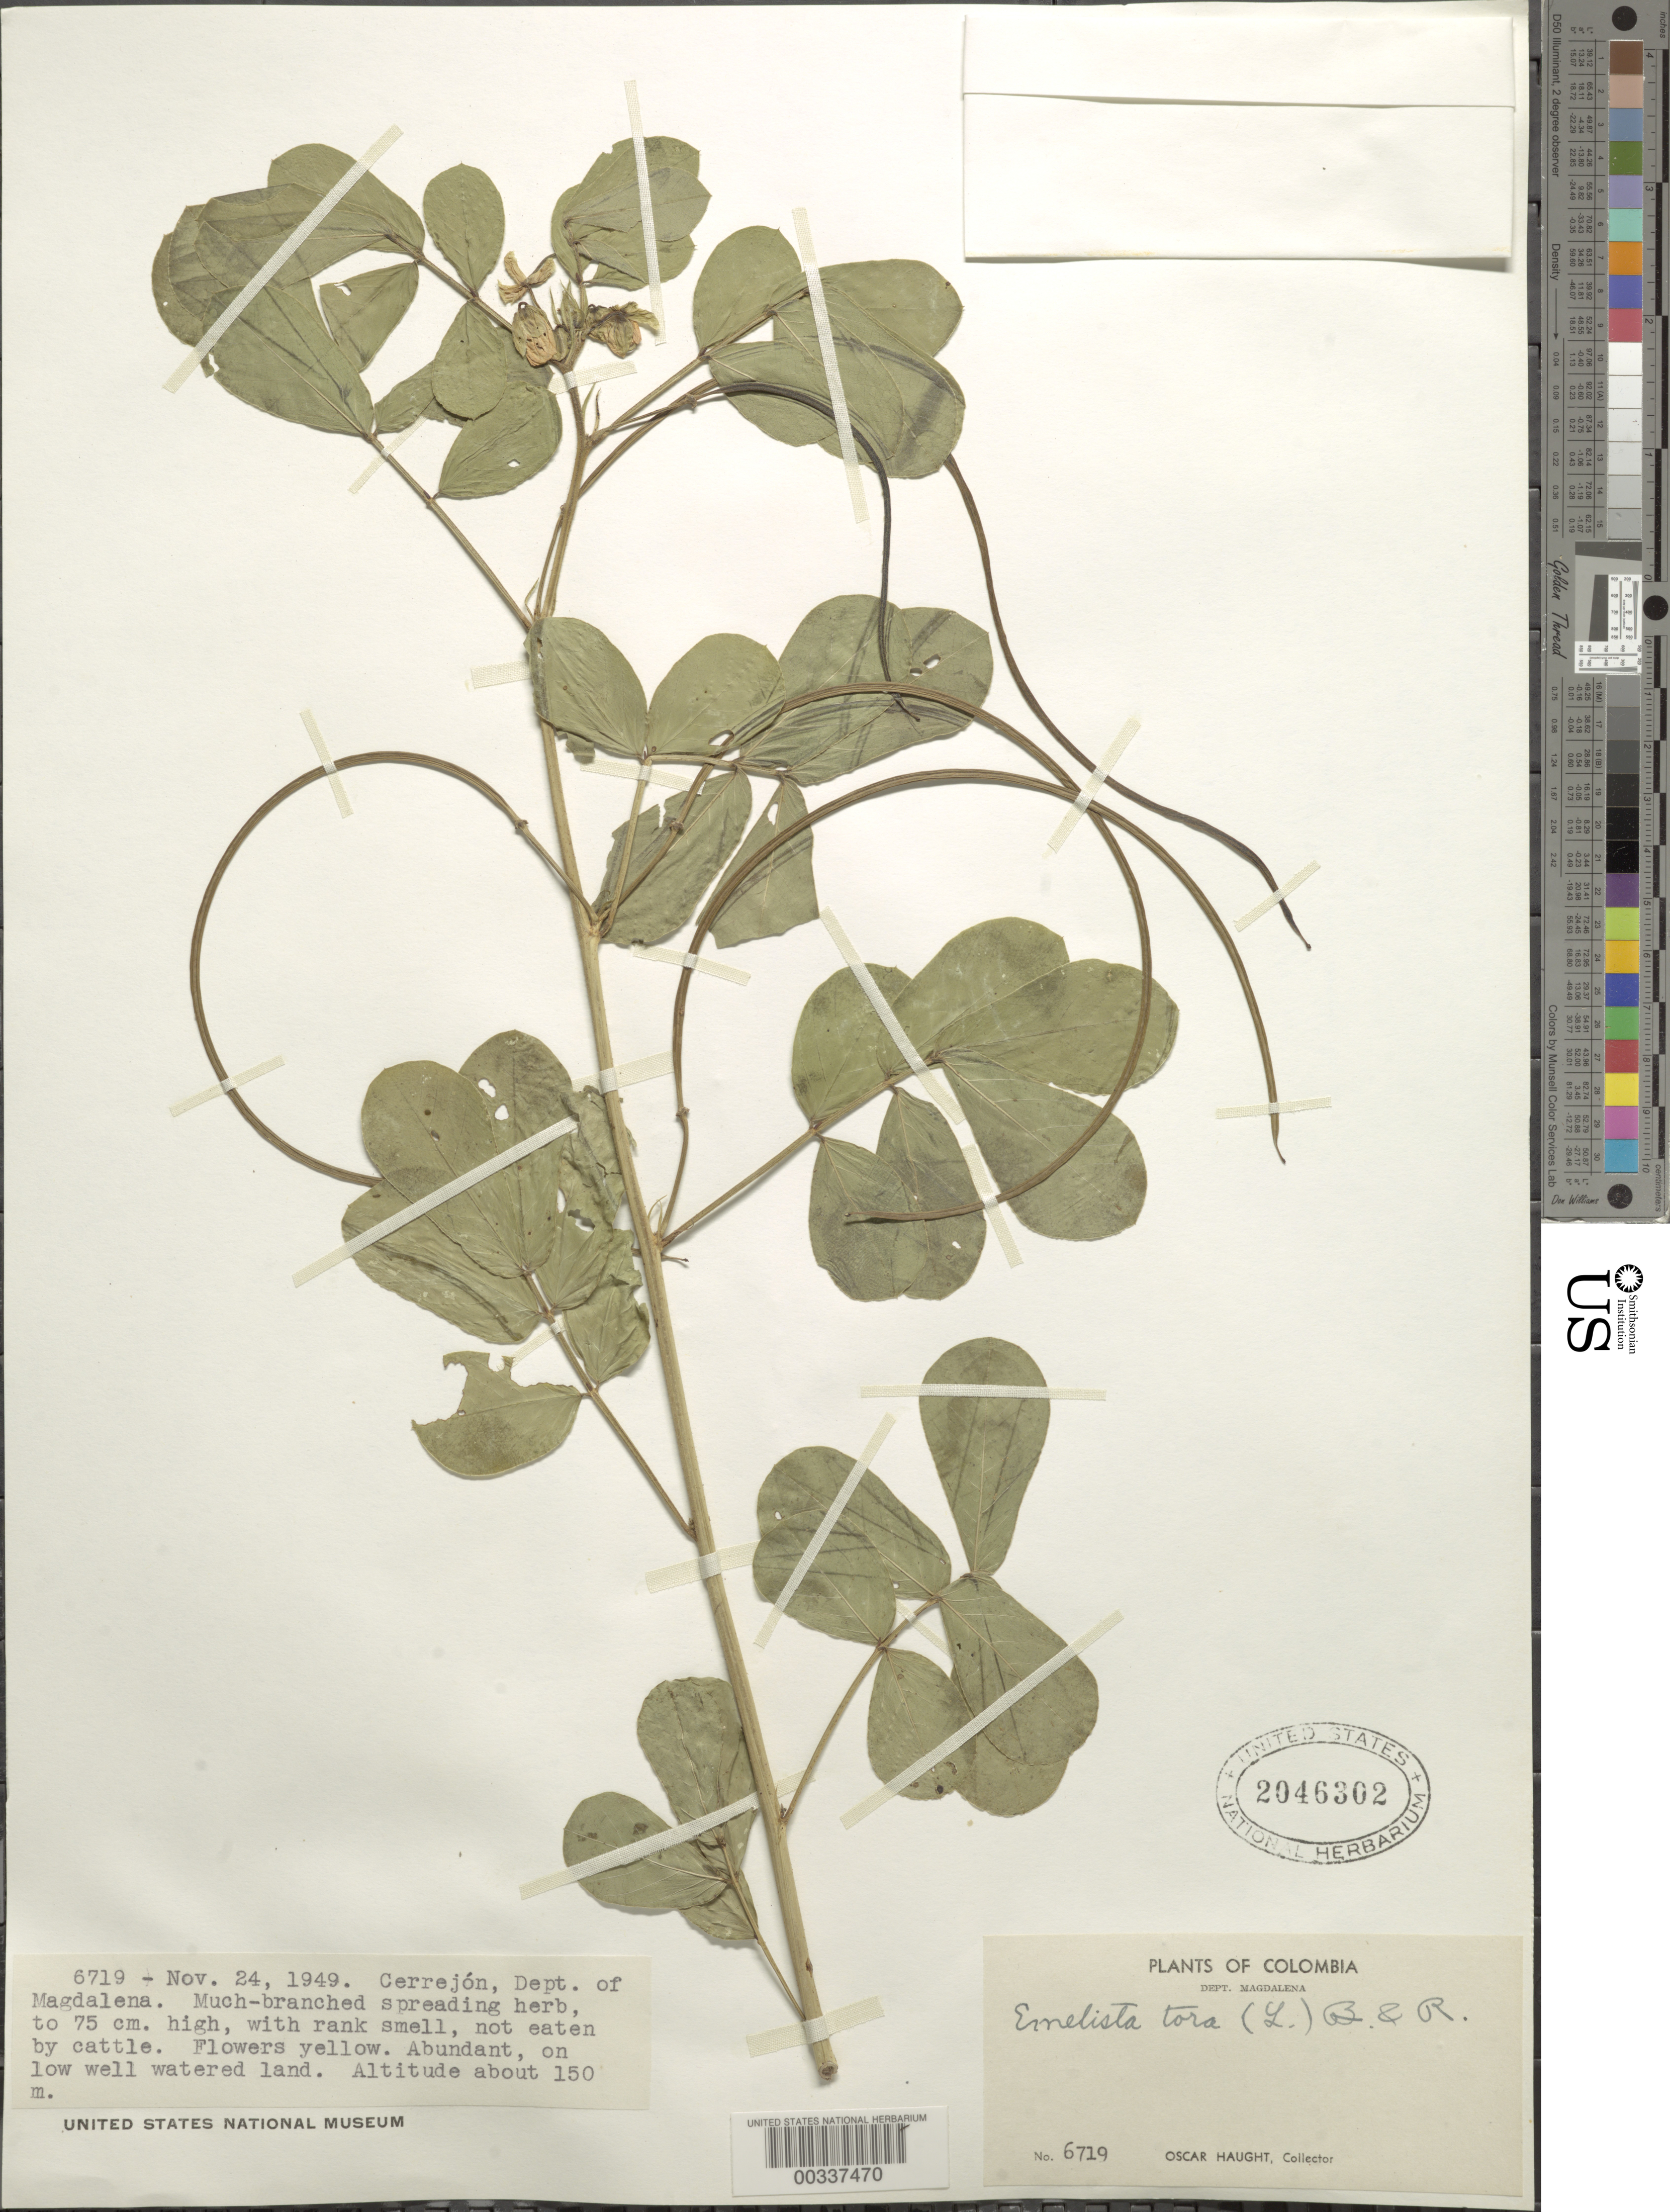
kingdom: Plantae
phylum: Tracheophyta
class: Magnoliopsida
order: Fabales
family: Fabaceae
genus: Senna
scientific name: Senna obtusifolia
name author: (L.) H.S. Irwin & Barneby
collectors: O. L. Haught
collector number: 6719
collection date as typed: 24 Nov 1949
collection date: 1949-11-24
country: Colombia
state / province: Magdalena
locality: Cerrejon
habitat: On low well watered land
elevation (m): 150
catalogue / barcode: US 2046302